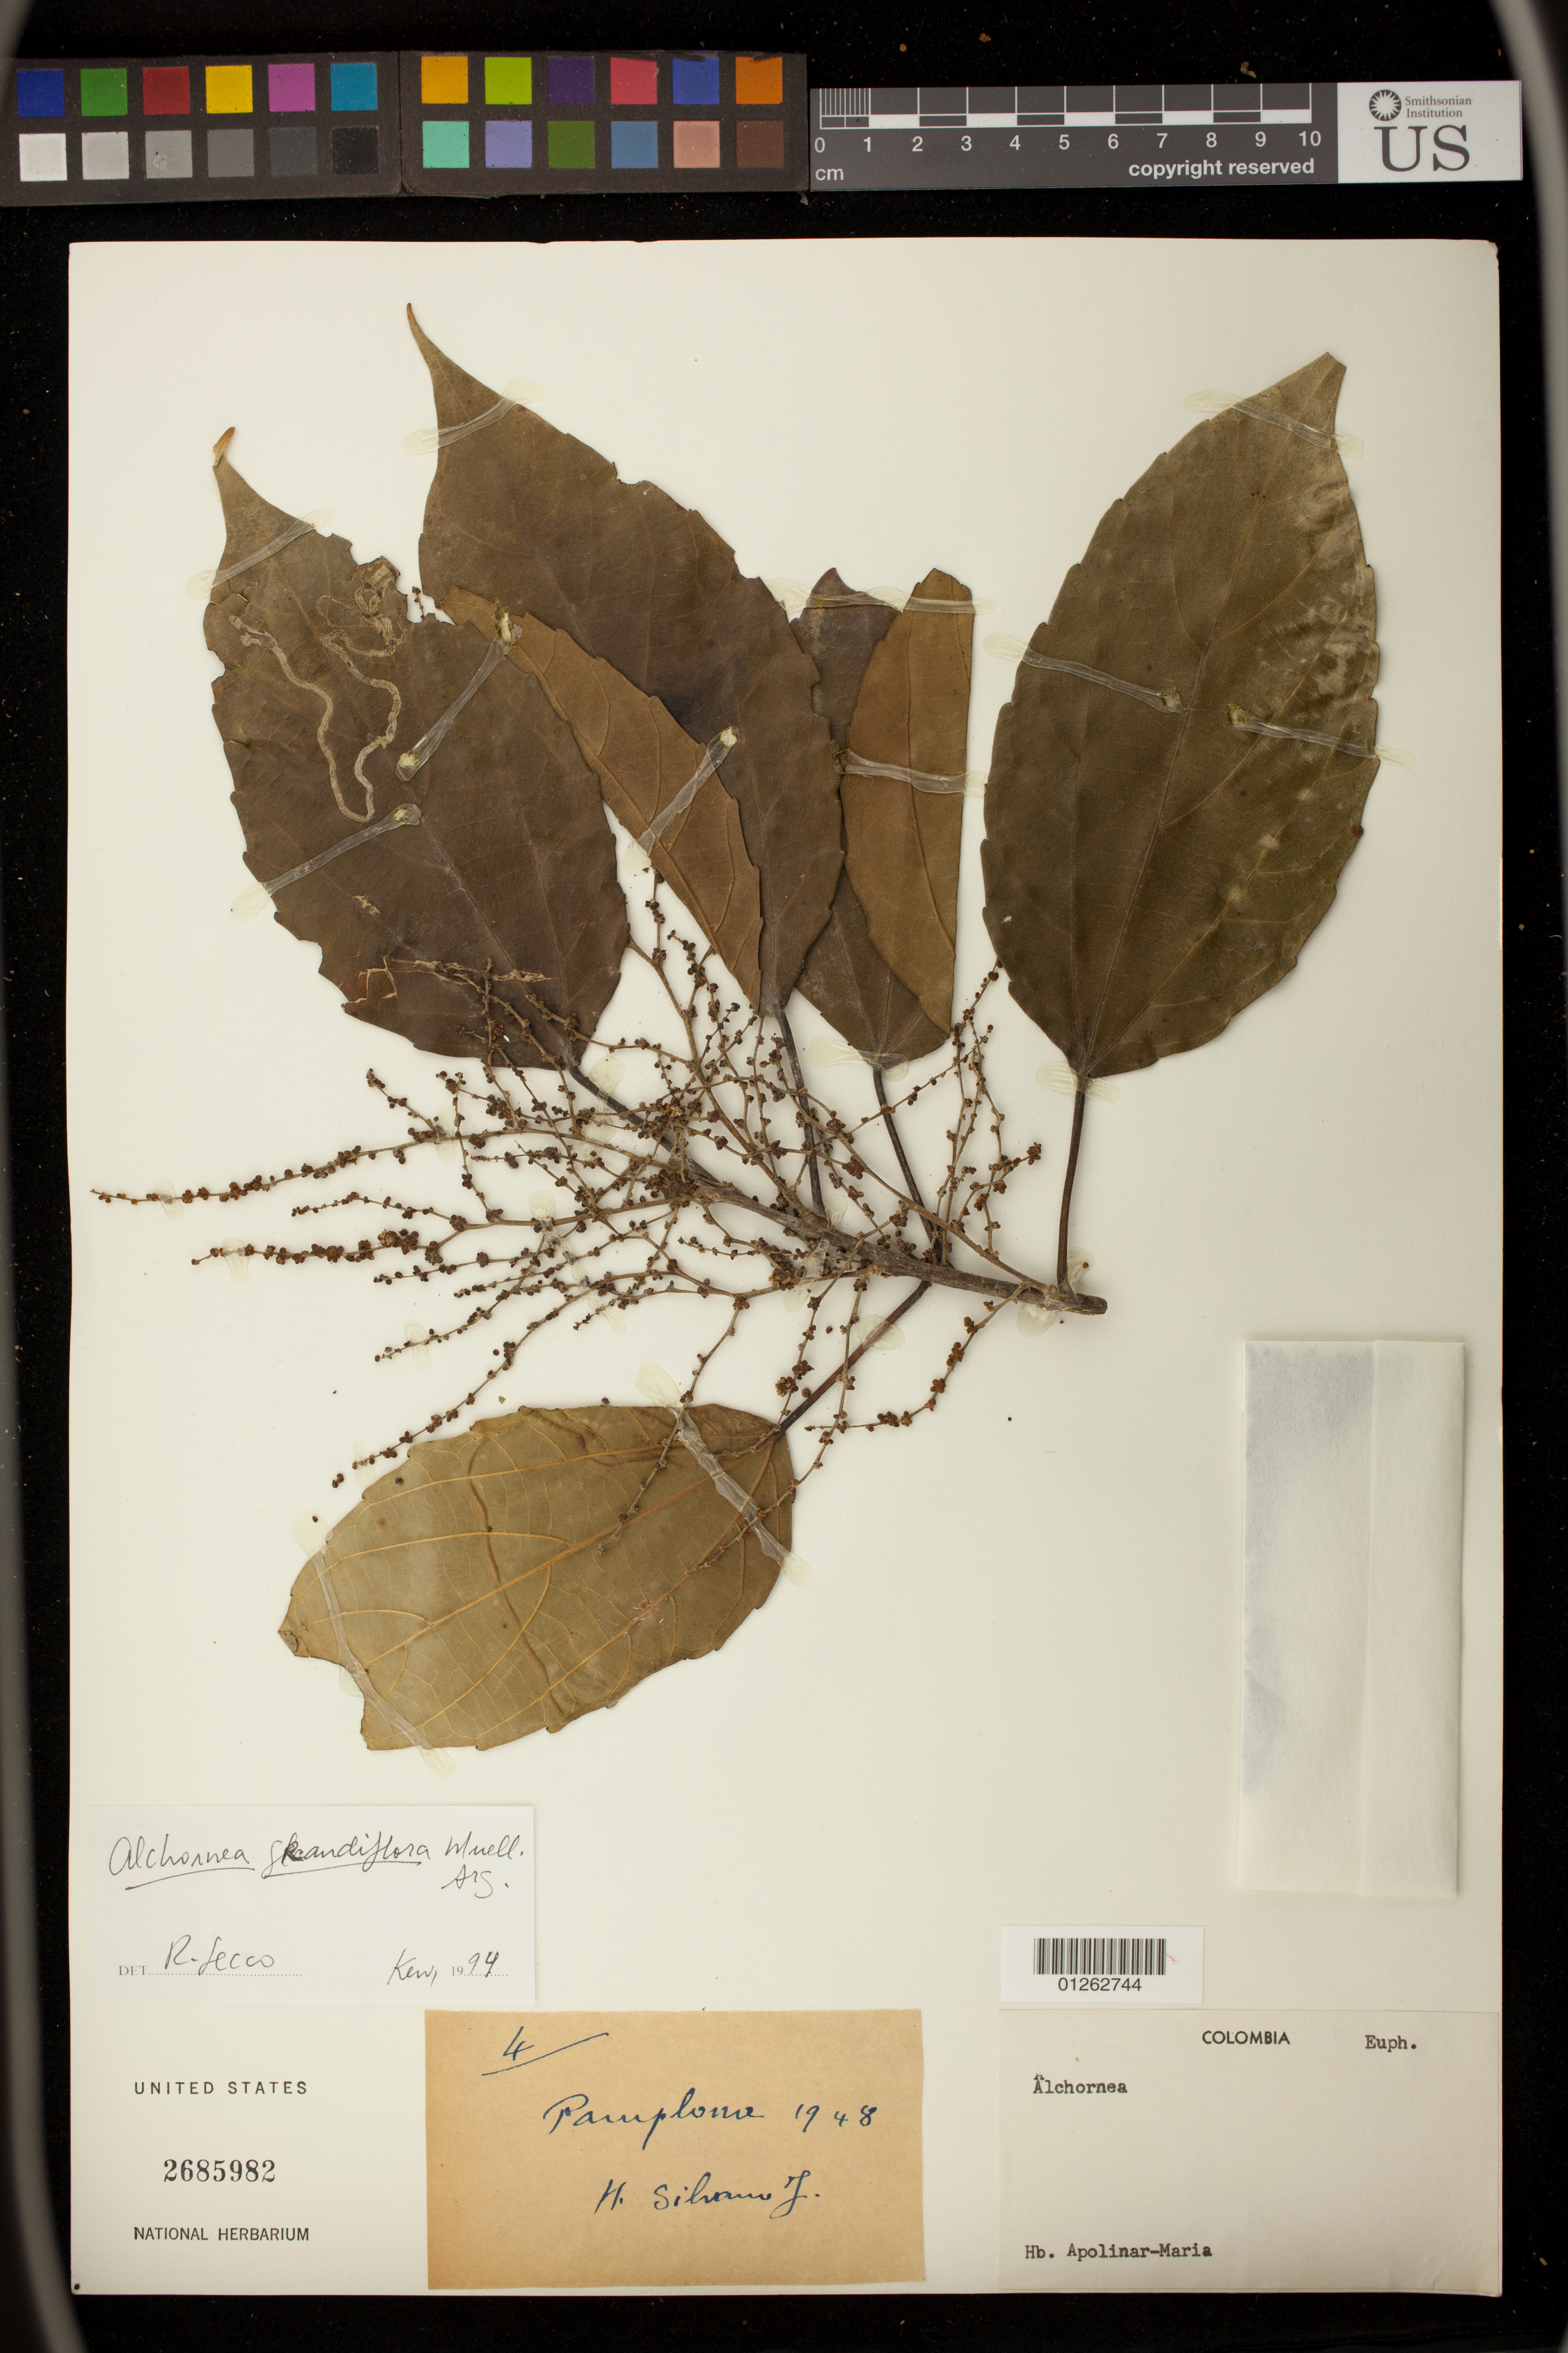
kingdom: Plantae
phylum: Tracheophyta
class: Magnoliopsida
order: Malpighiales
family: Euphorbiaceae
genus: Alchornea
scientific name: Alchornea grandiflora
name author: Müll. Arg.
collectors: J. Silva N.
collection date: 1948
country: Colombia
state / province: Norte de Santander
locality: Pamplona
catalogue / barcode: US 2685982